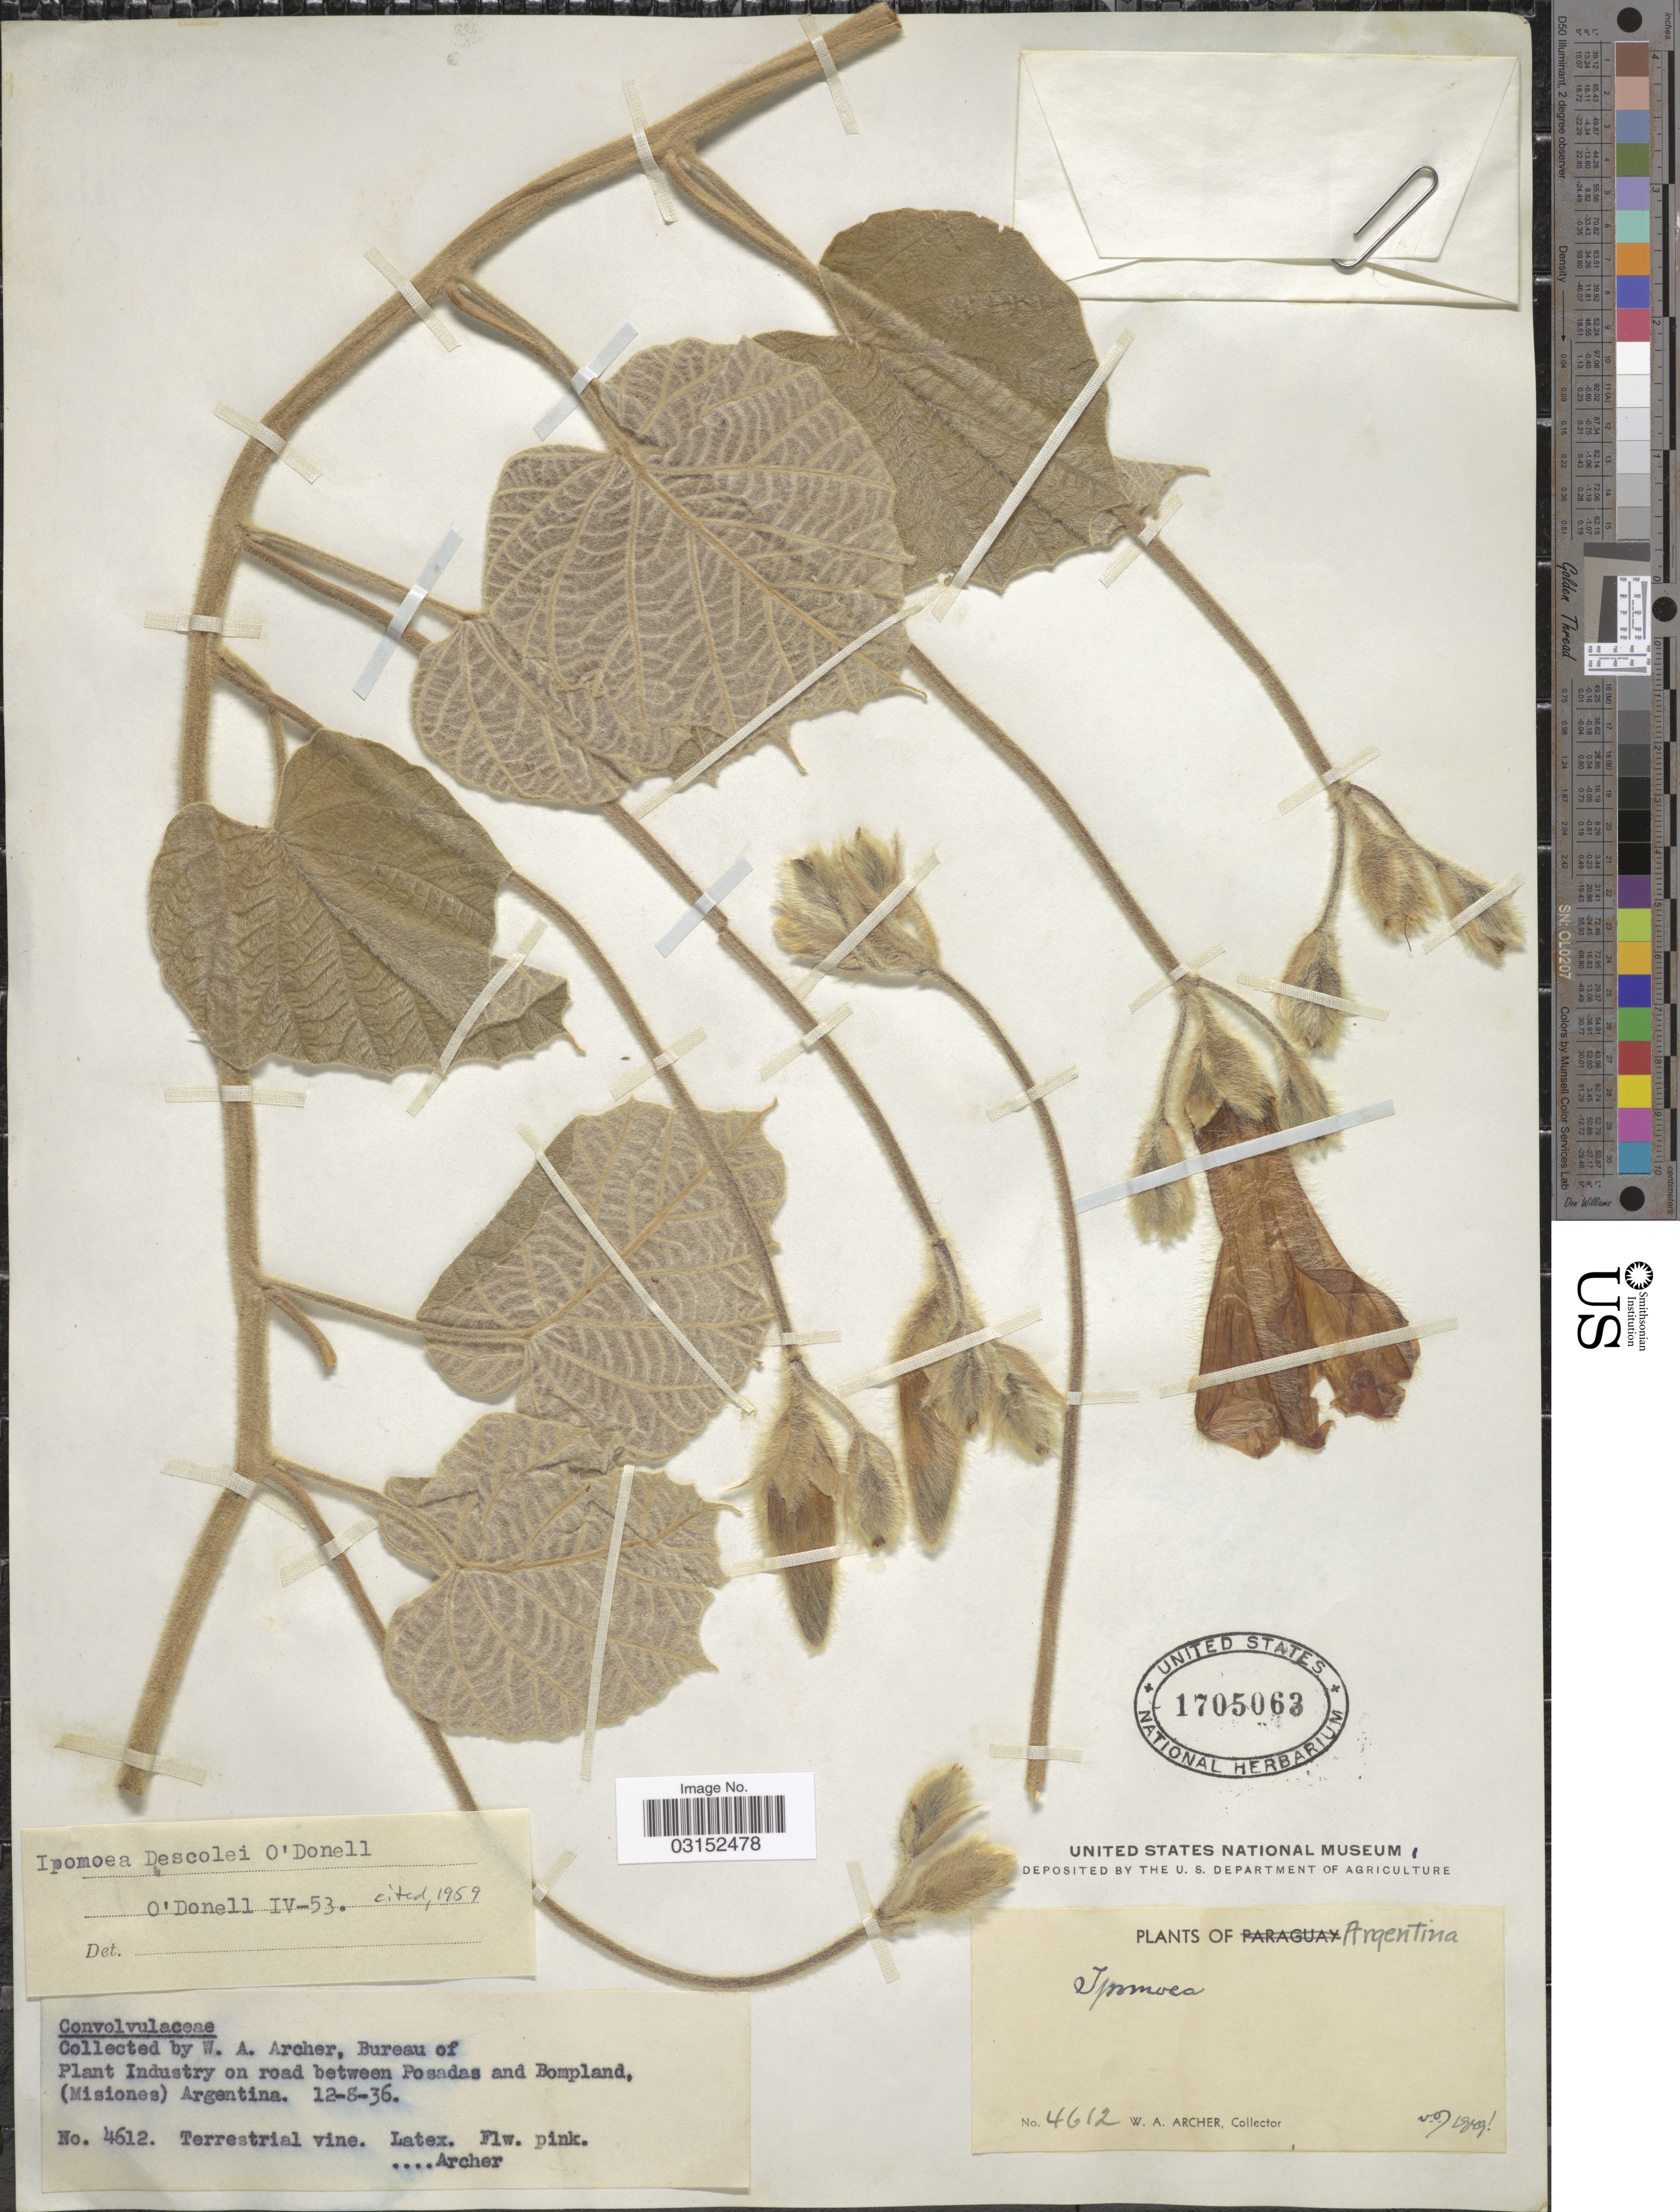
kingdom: Plantae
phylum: Tracheophyta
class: Magnoliopsida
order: Solanales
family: Convolvulaceae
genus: Ipomoea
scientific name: Ipomoea descolei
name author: O'Donell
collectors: W. Archer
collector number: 4612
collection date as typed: Transcribed d/m/y: 12/8/36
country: Argentina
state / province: Misiones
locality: Plan Industry on road between Posadas and Bompland.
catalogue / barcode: US 1705063